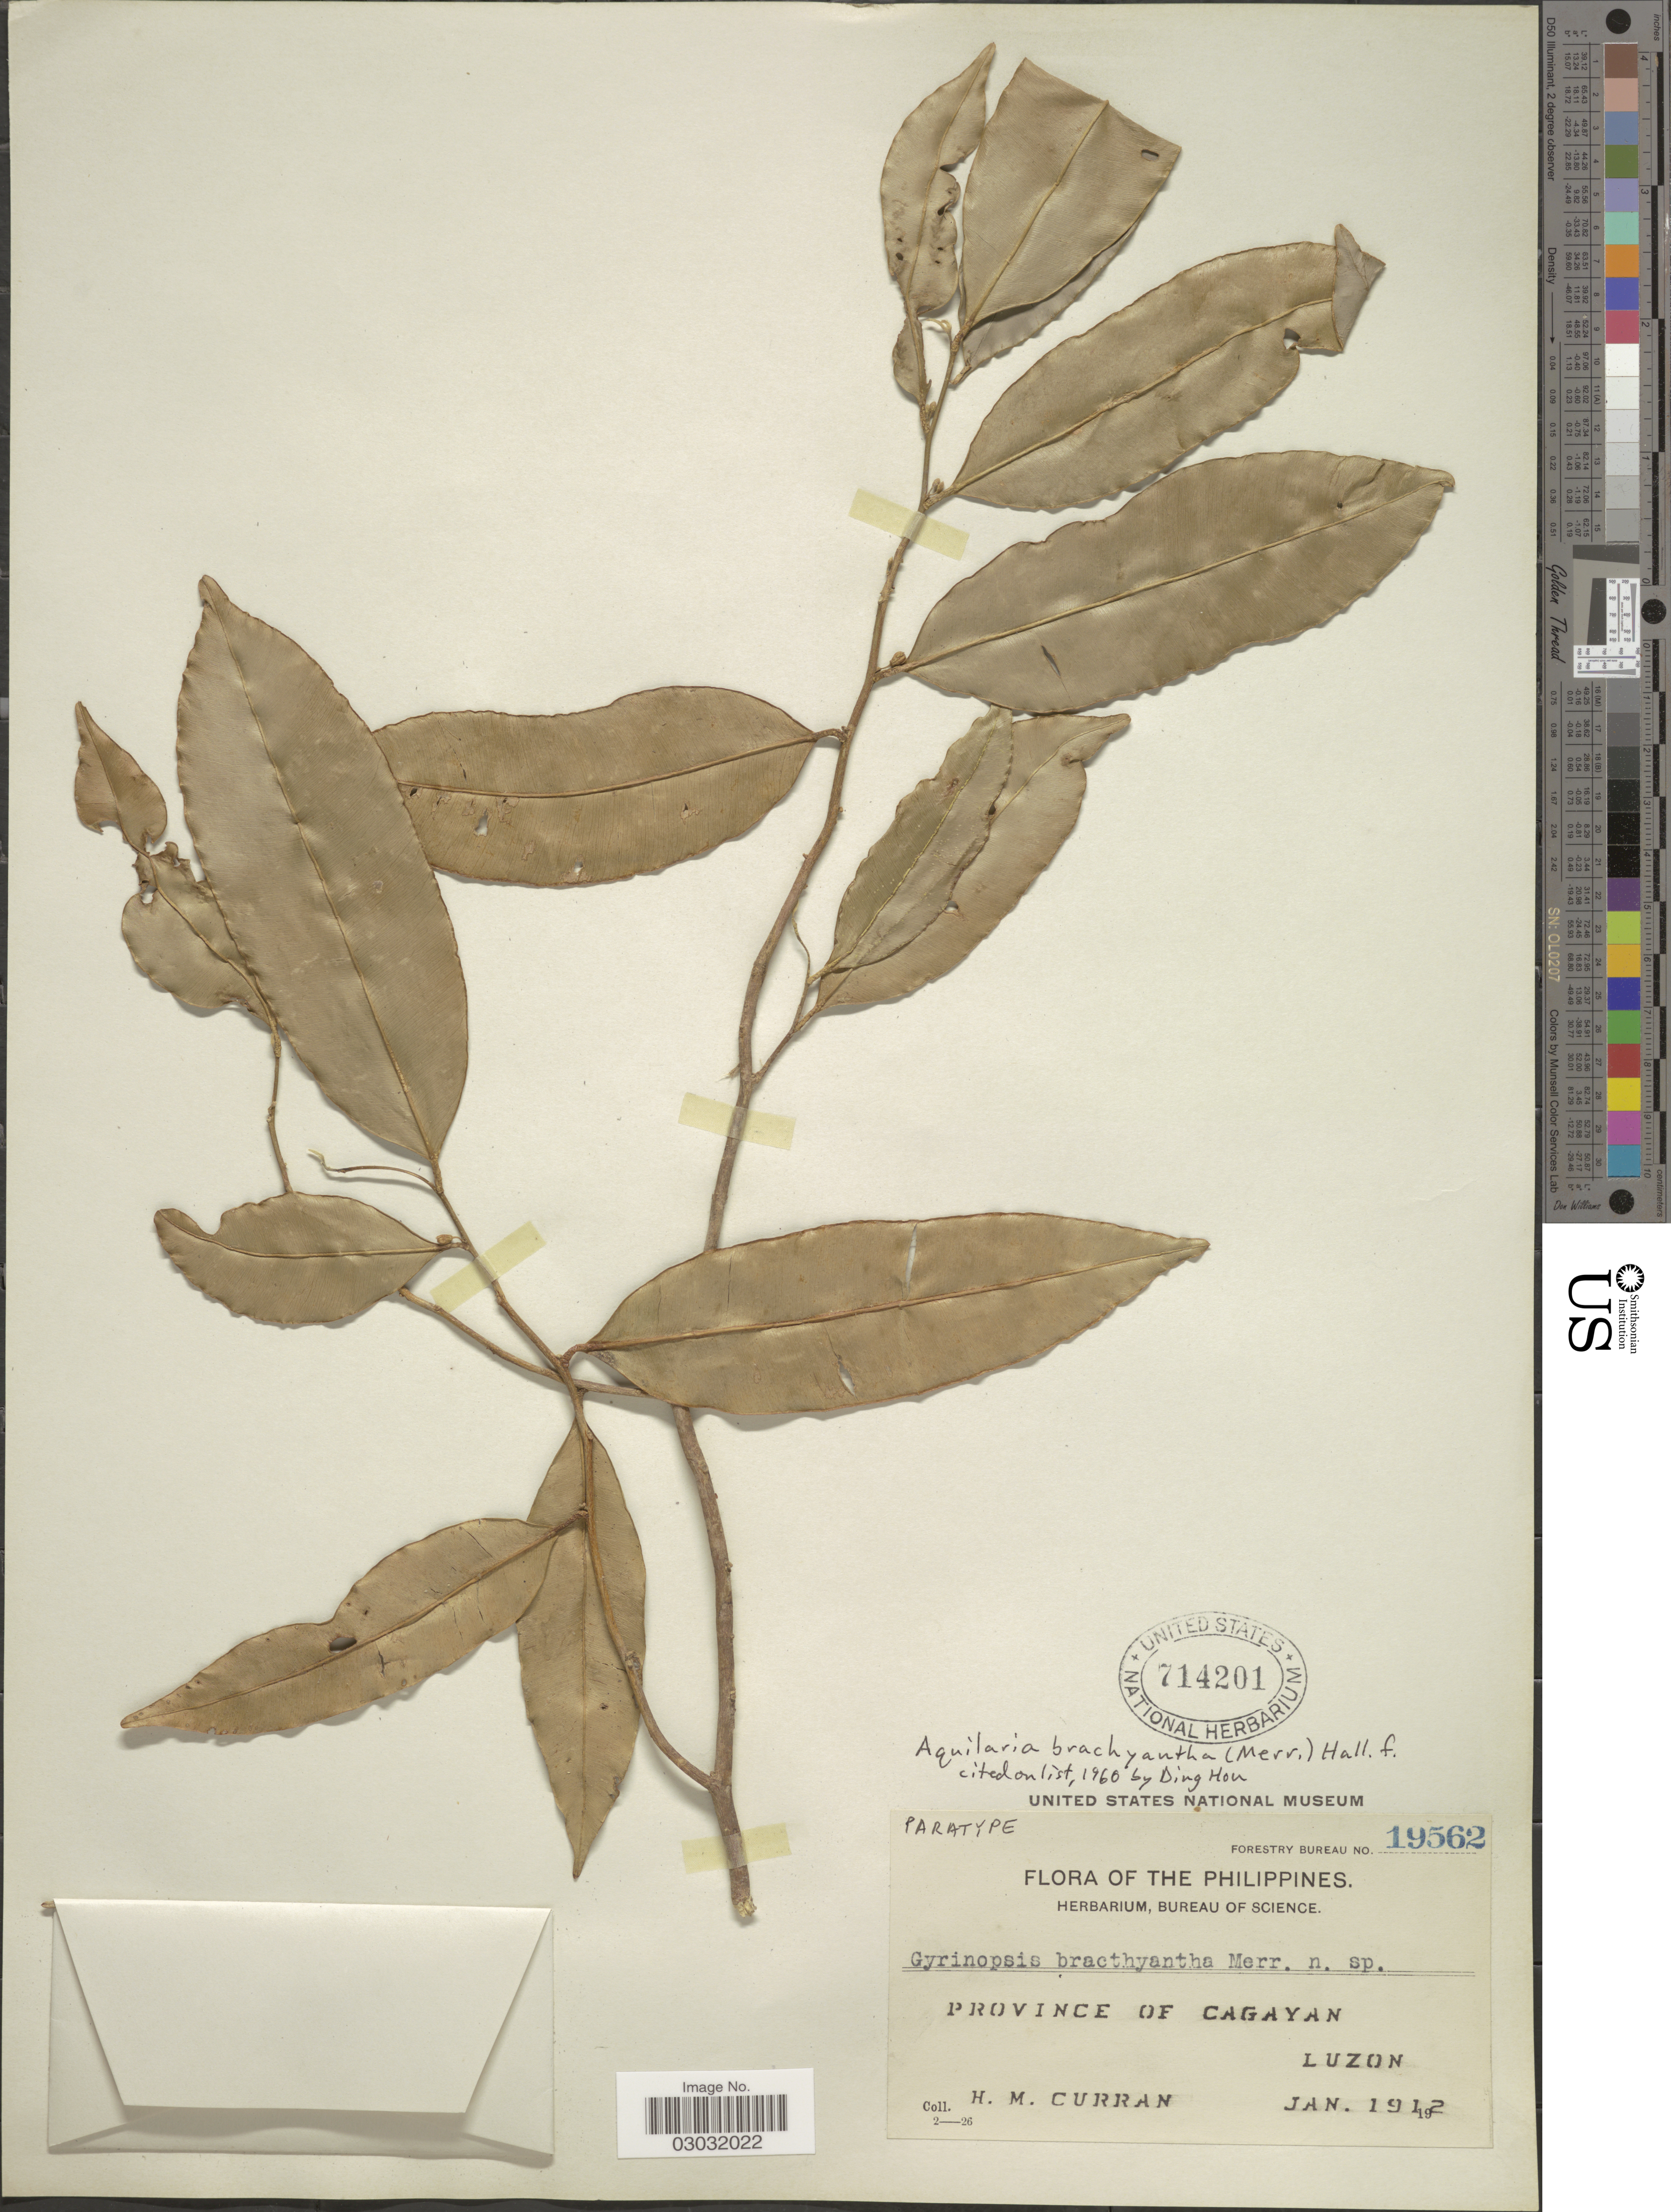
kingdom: Plantae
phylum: Tracheophyta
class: Magnoliopsida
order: Malvales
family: Thymelaeaceae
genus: Aquilaria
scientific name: Aquilaria filaria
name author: (Oken) Merr.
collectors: H. M. Curran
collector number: Forestry Bureau 19562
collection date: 1912-01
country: Philippines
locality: Province of Cagayan, Luzon.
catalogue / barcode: US 714201